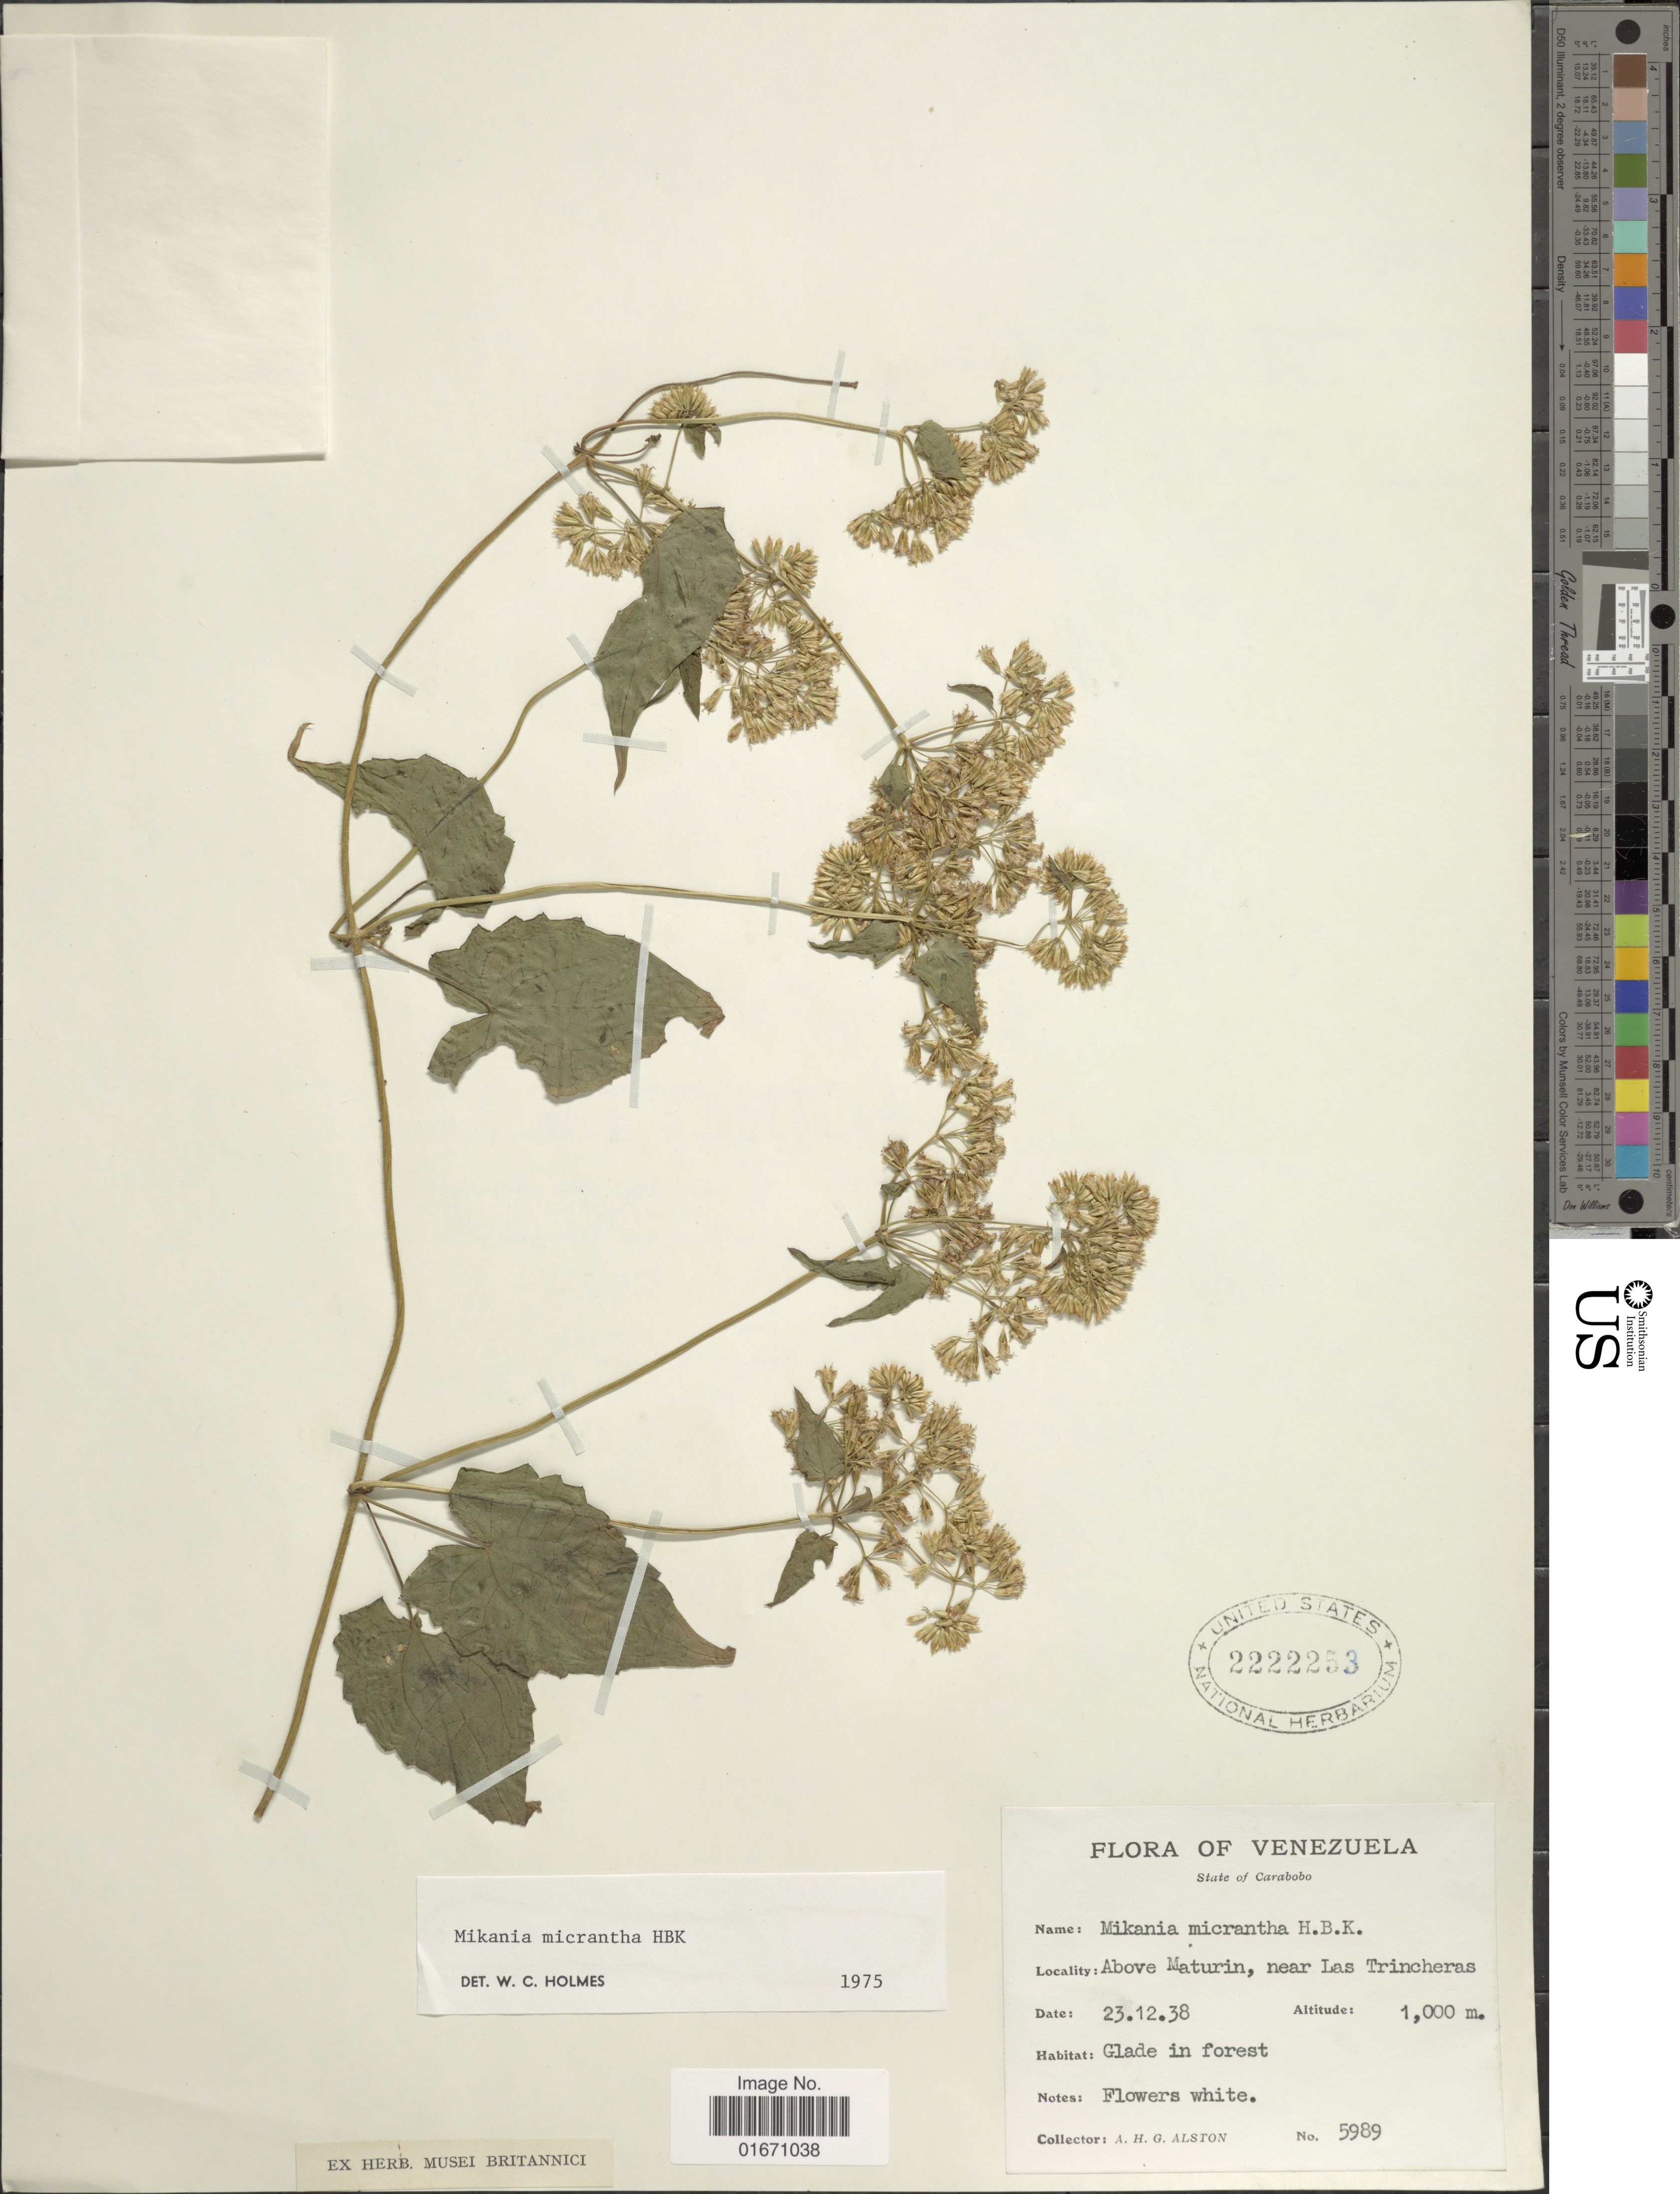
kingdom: Plantae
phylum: Tracheophyta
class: Magnoliopsida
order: Asterales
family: Asteraceae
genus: Mikania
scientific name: Mikania micrantha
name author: Kunth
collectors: A. H. Alston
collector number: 5989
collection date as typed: Transcribed d/m/y: 23/12/38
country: Venezuela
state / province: Carabobo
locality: Above Maturin, near Las Trincheras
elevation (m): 1000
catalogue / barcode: US 2222253